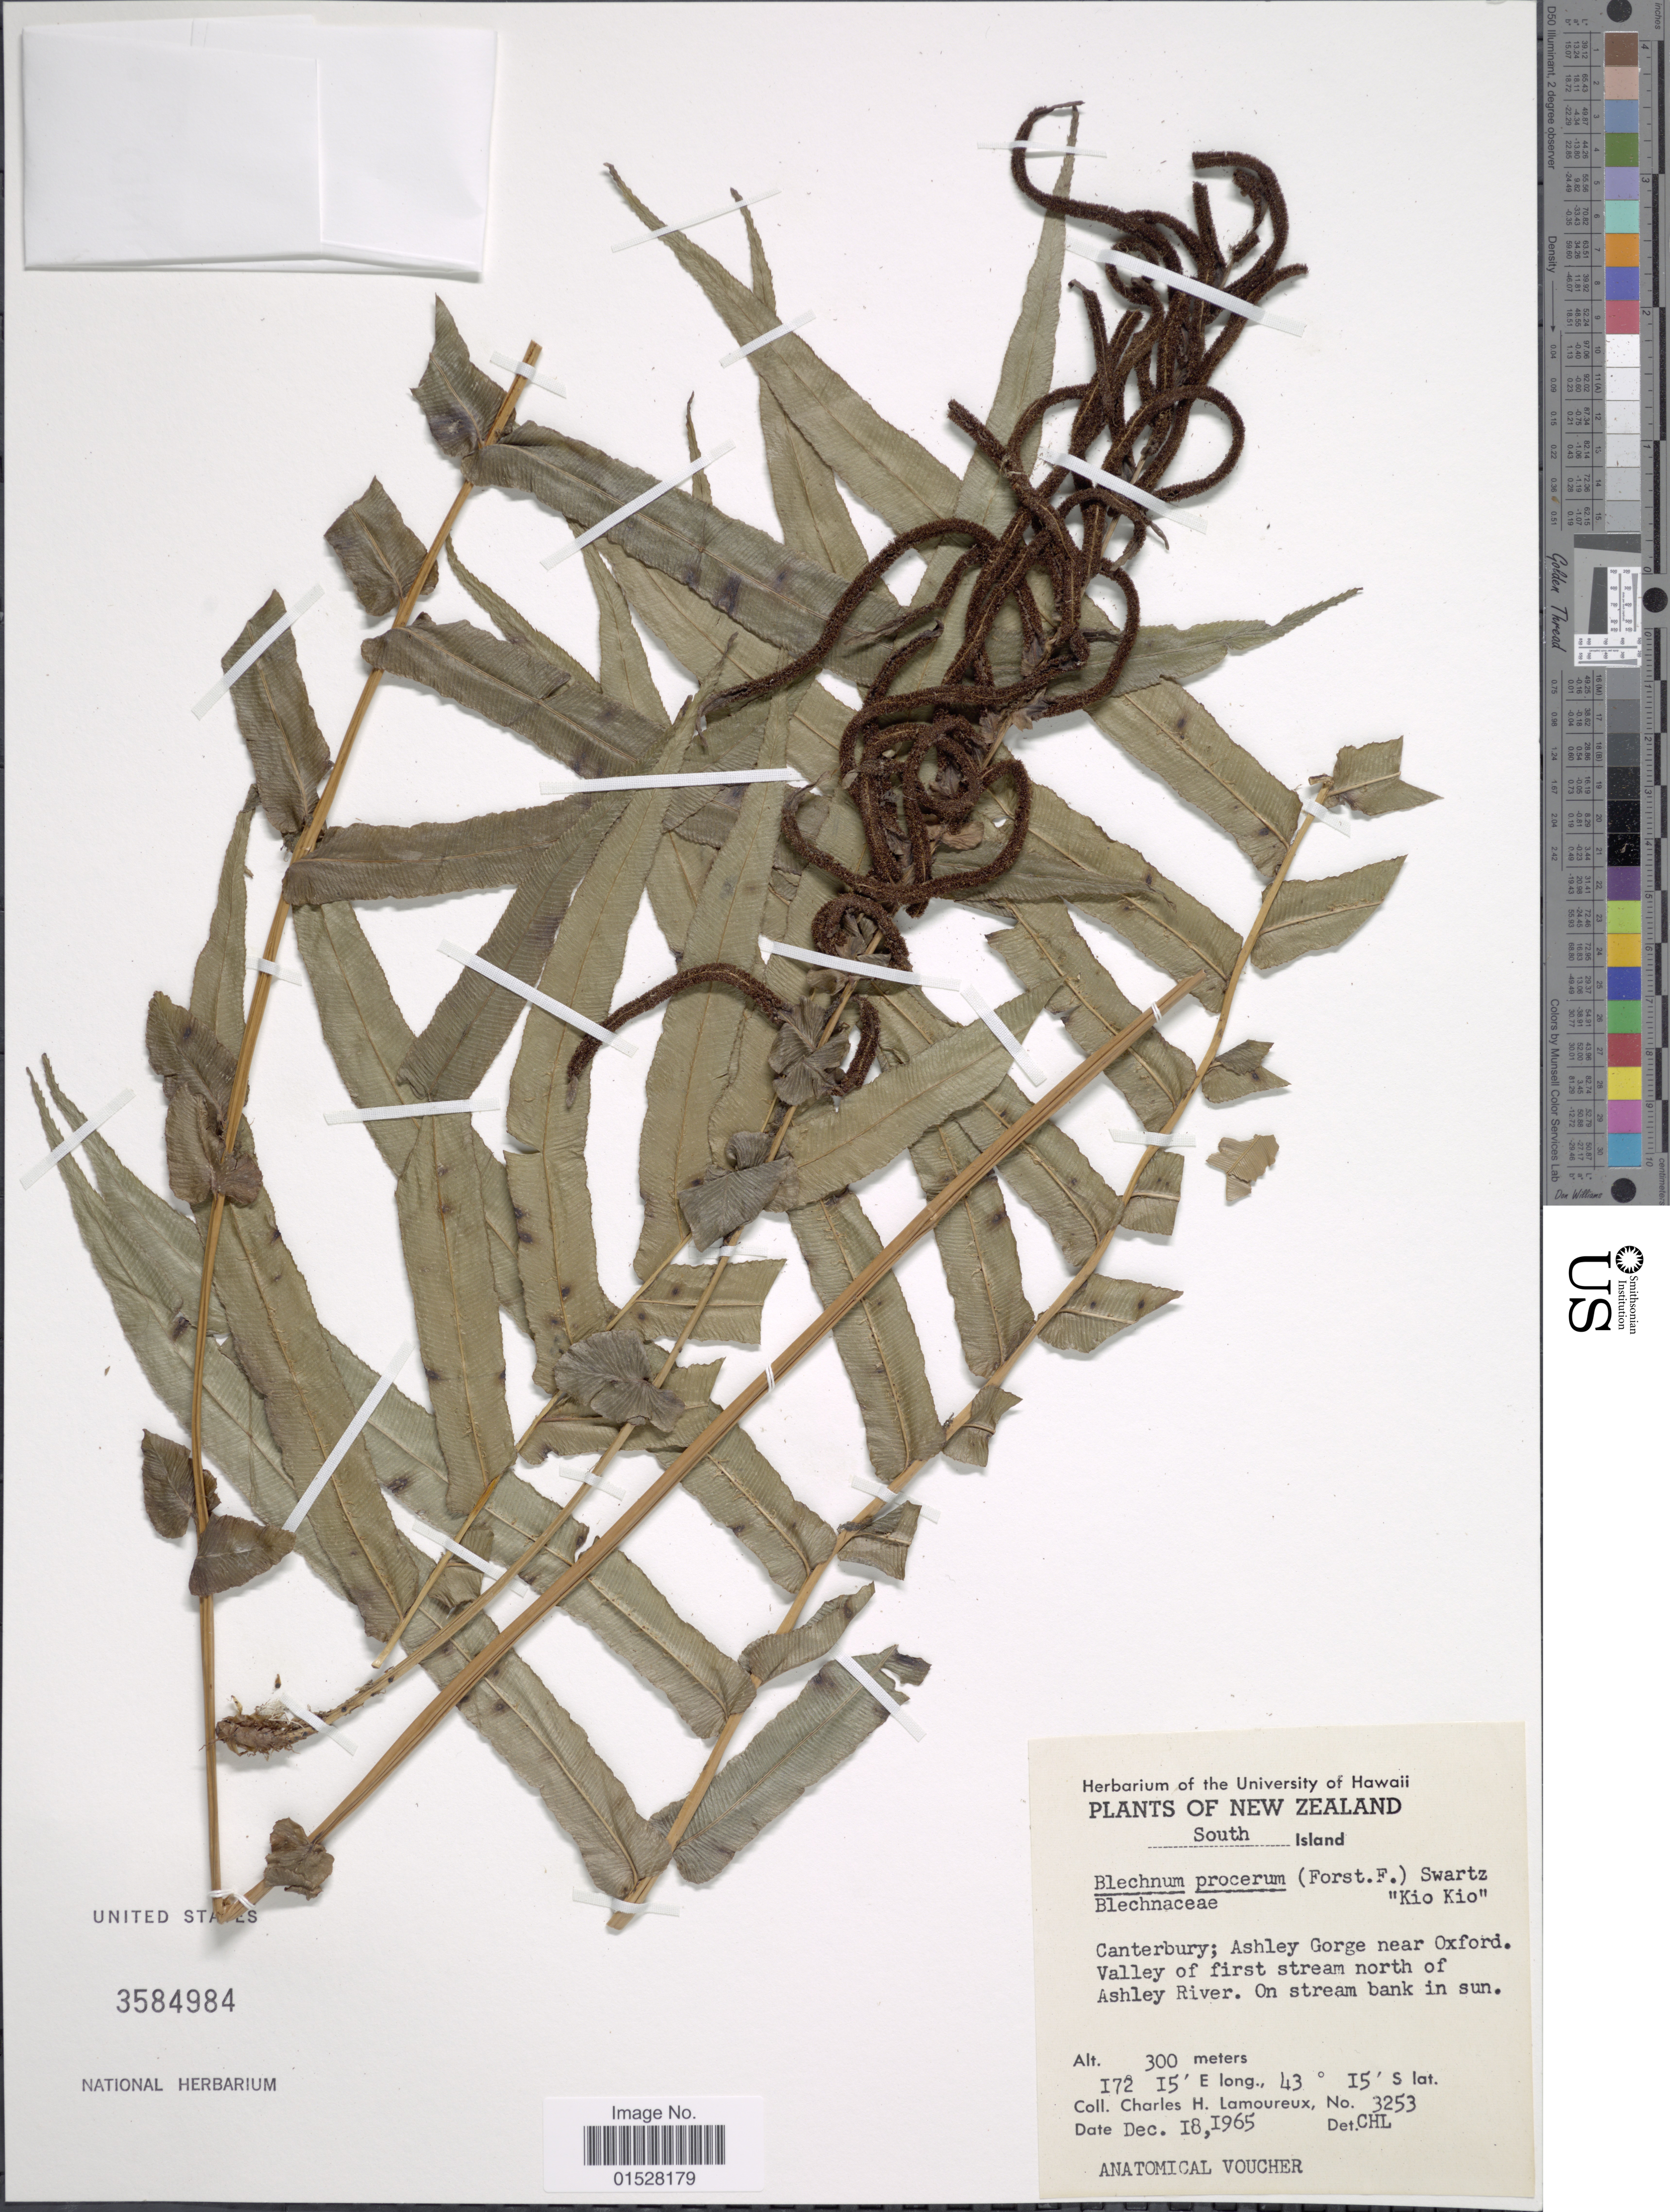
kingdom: Plantae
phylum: Tracheophyta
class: Polypodiopsida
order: Polypodiales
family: Blechnaceae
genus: Blechnum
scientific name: Blechnum procerum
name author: (F. Först.) Sw.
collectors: C. H. Lamoureux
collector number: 3253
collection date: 1965-12-18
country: New Zealand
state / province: Canterbury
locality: South Island, Ashley Gorge near Oxford, Valley of first stream north of Ashley River.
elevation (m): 300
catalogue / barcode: US 3584984